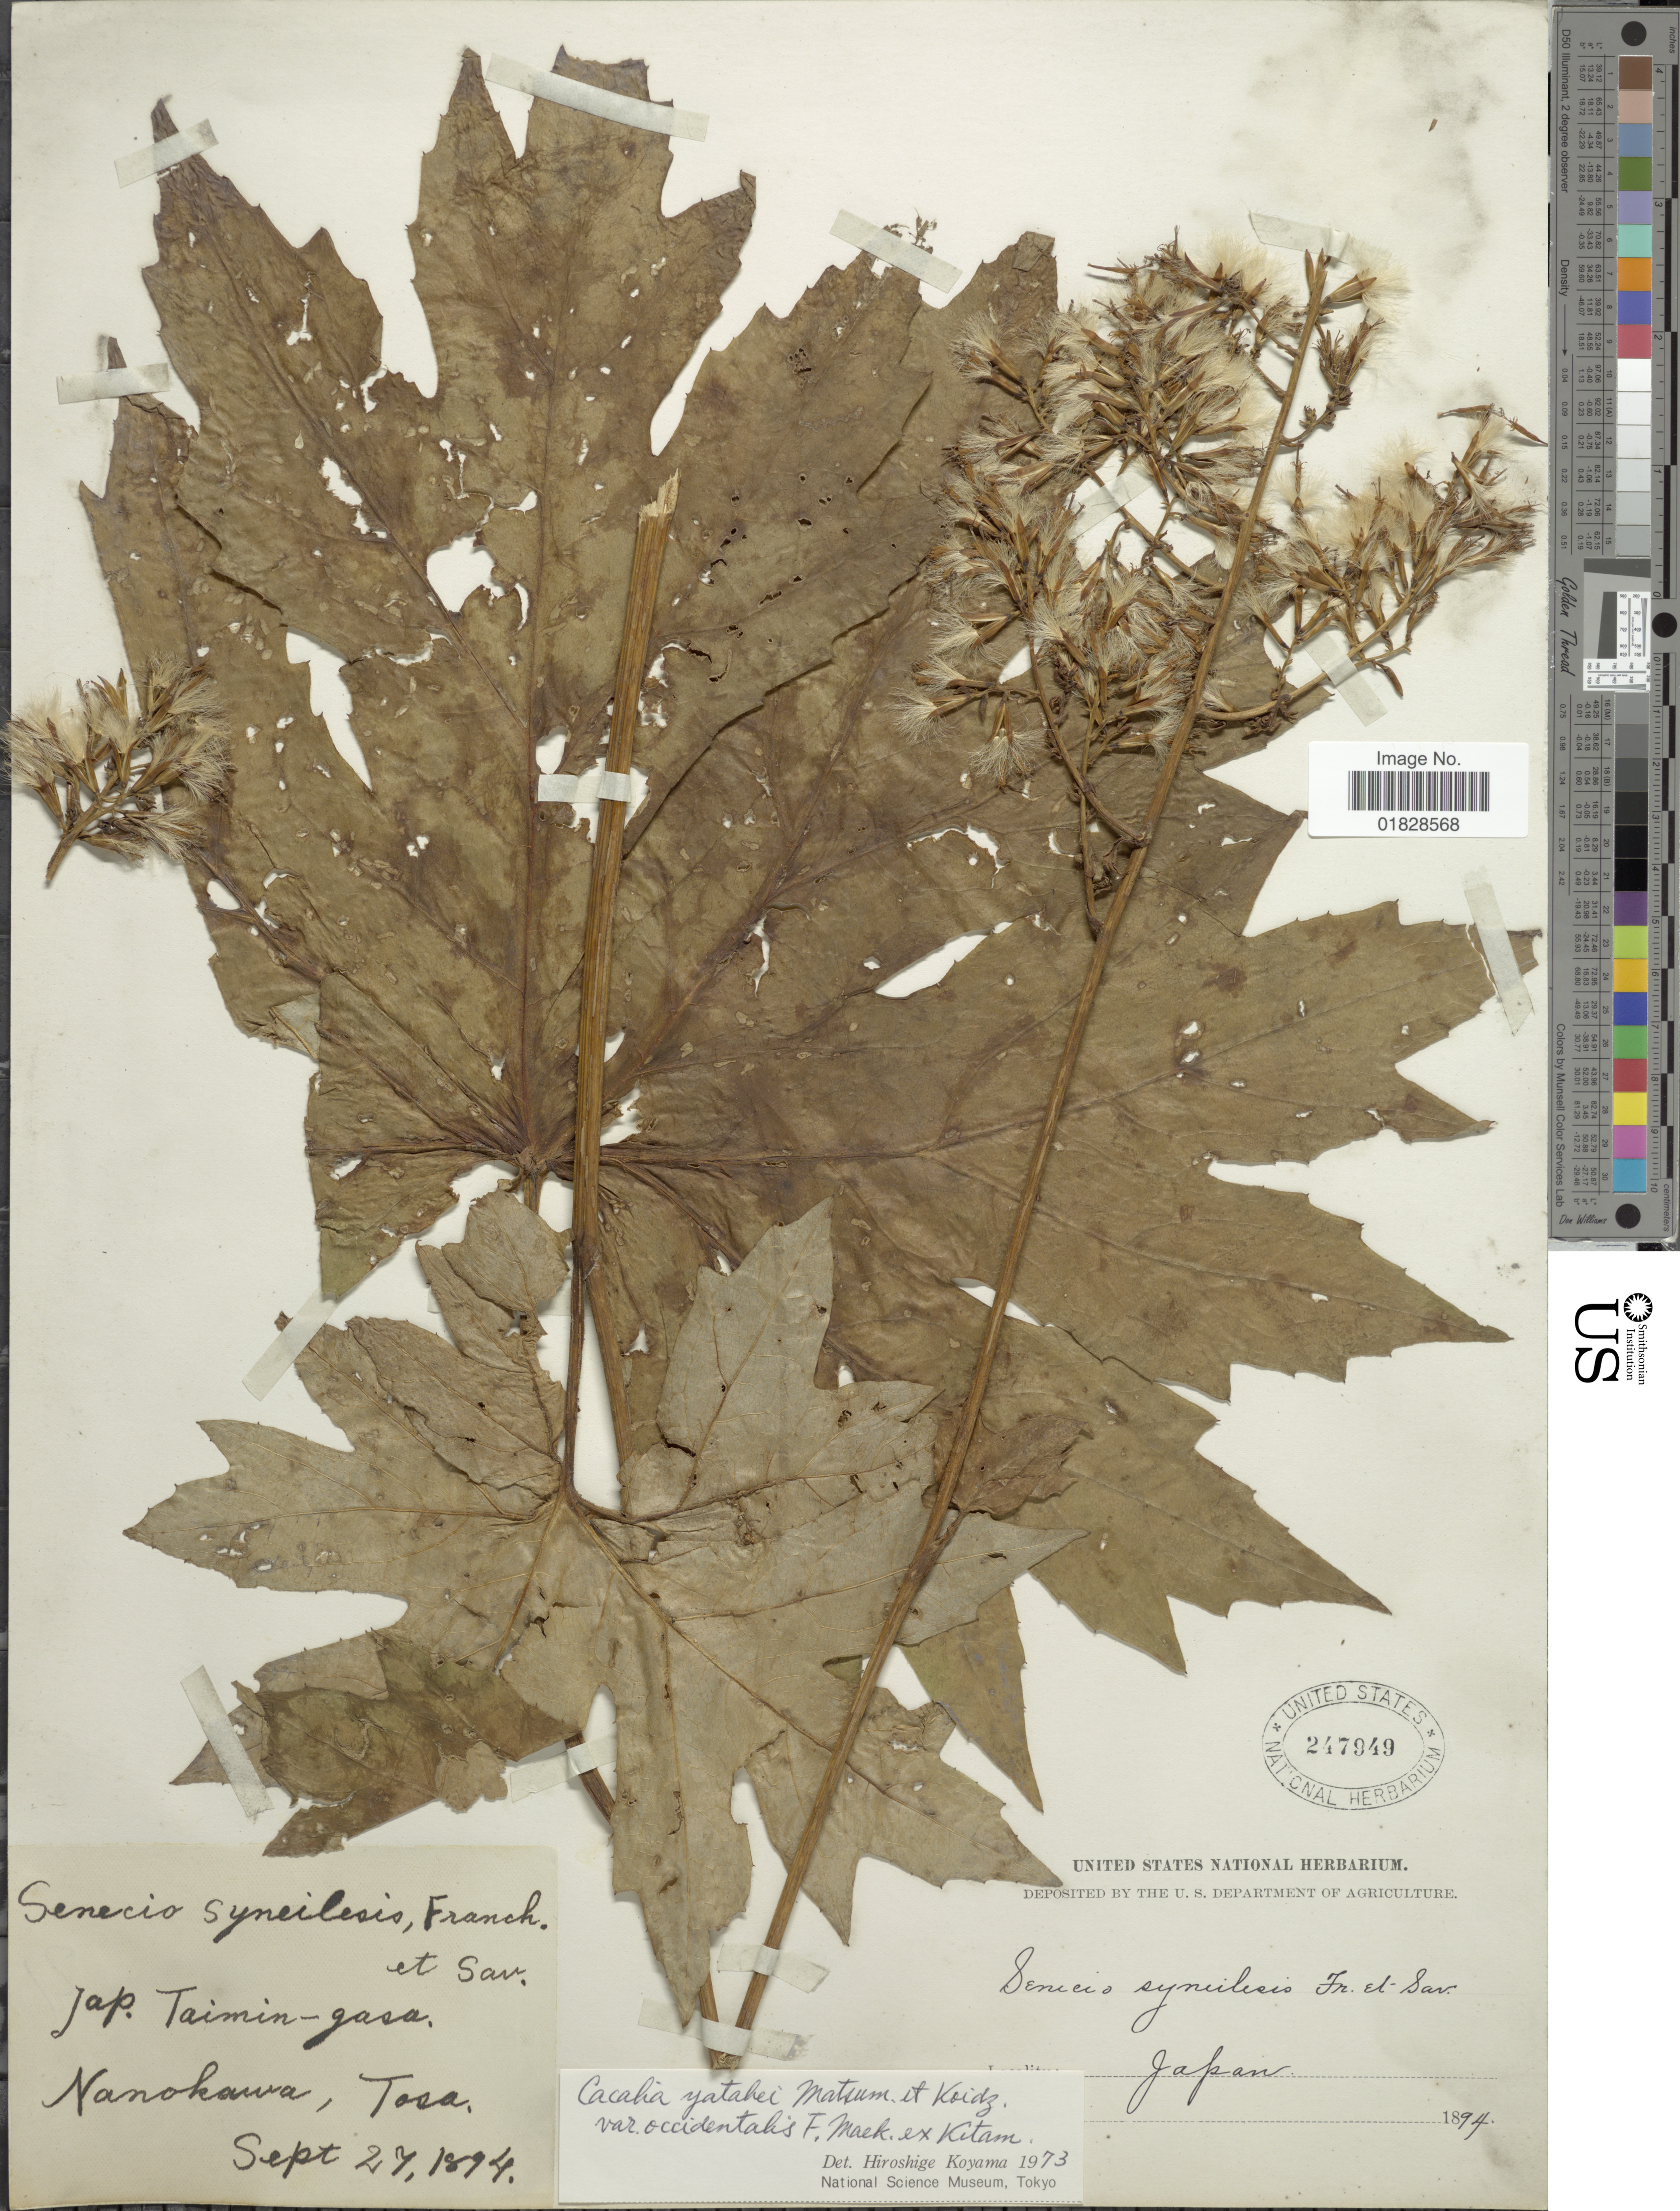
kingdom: Plantae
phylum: Tracheophyta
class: Magnoliopsida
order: Asterales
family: Asteraceae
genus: Parasenecio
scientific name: Parasenecio yatabei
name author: (Matsum. & Koidz.) H. Koyama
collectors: U.S. National Herbarium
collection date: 1894-09-27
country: Japan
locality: Jap. Taimin-gasa. Nanokawa, Tosa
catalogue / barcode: US 247949